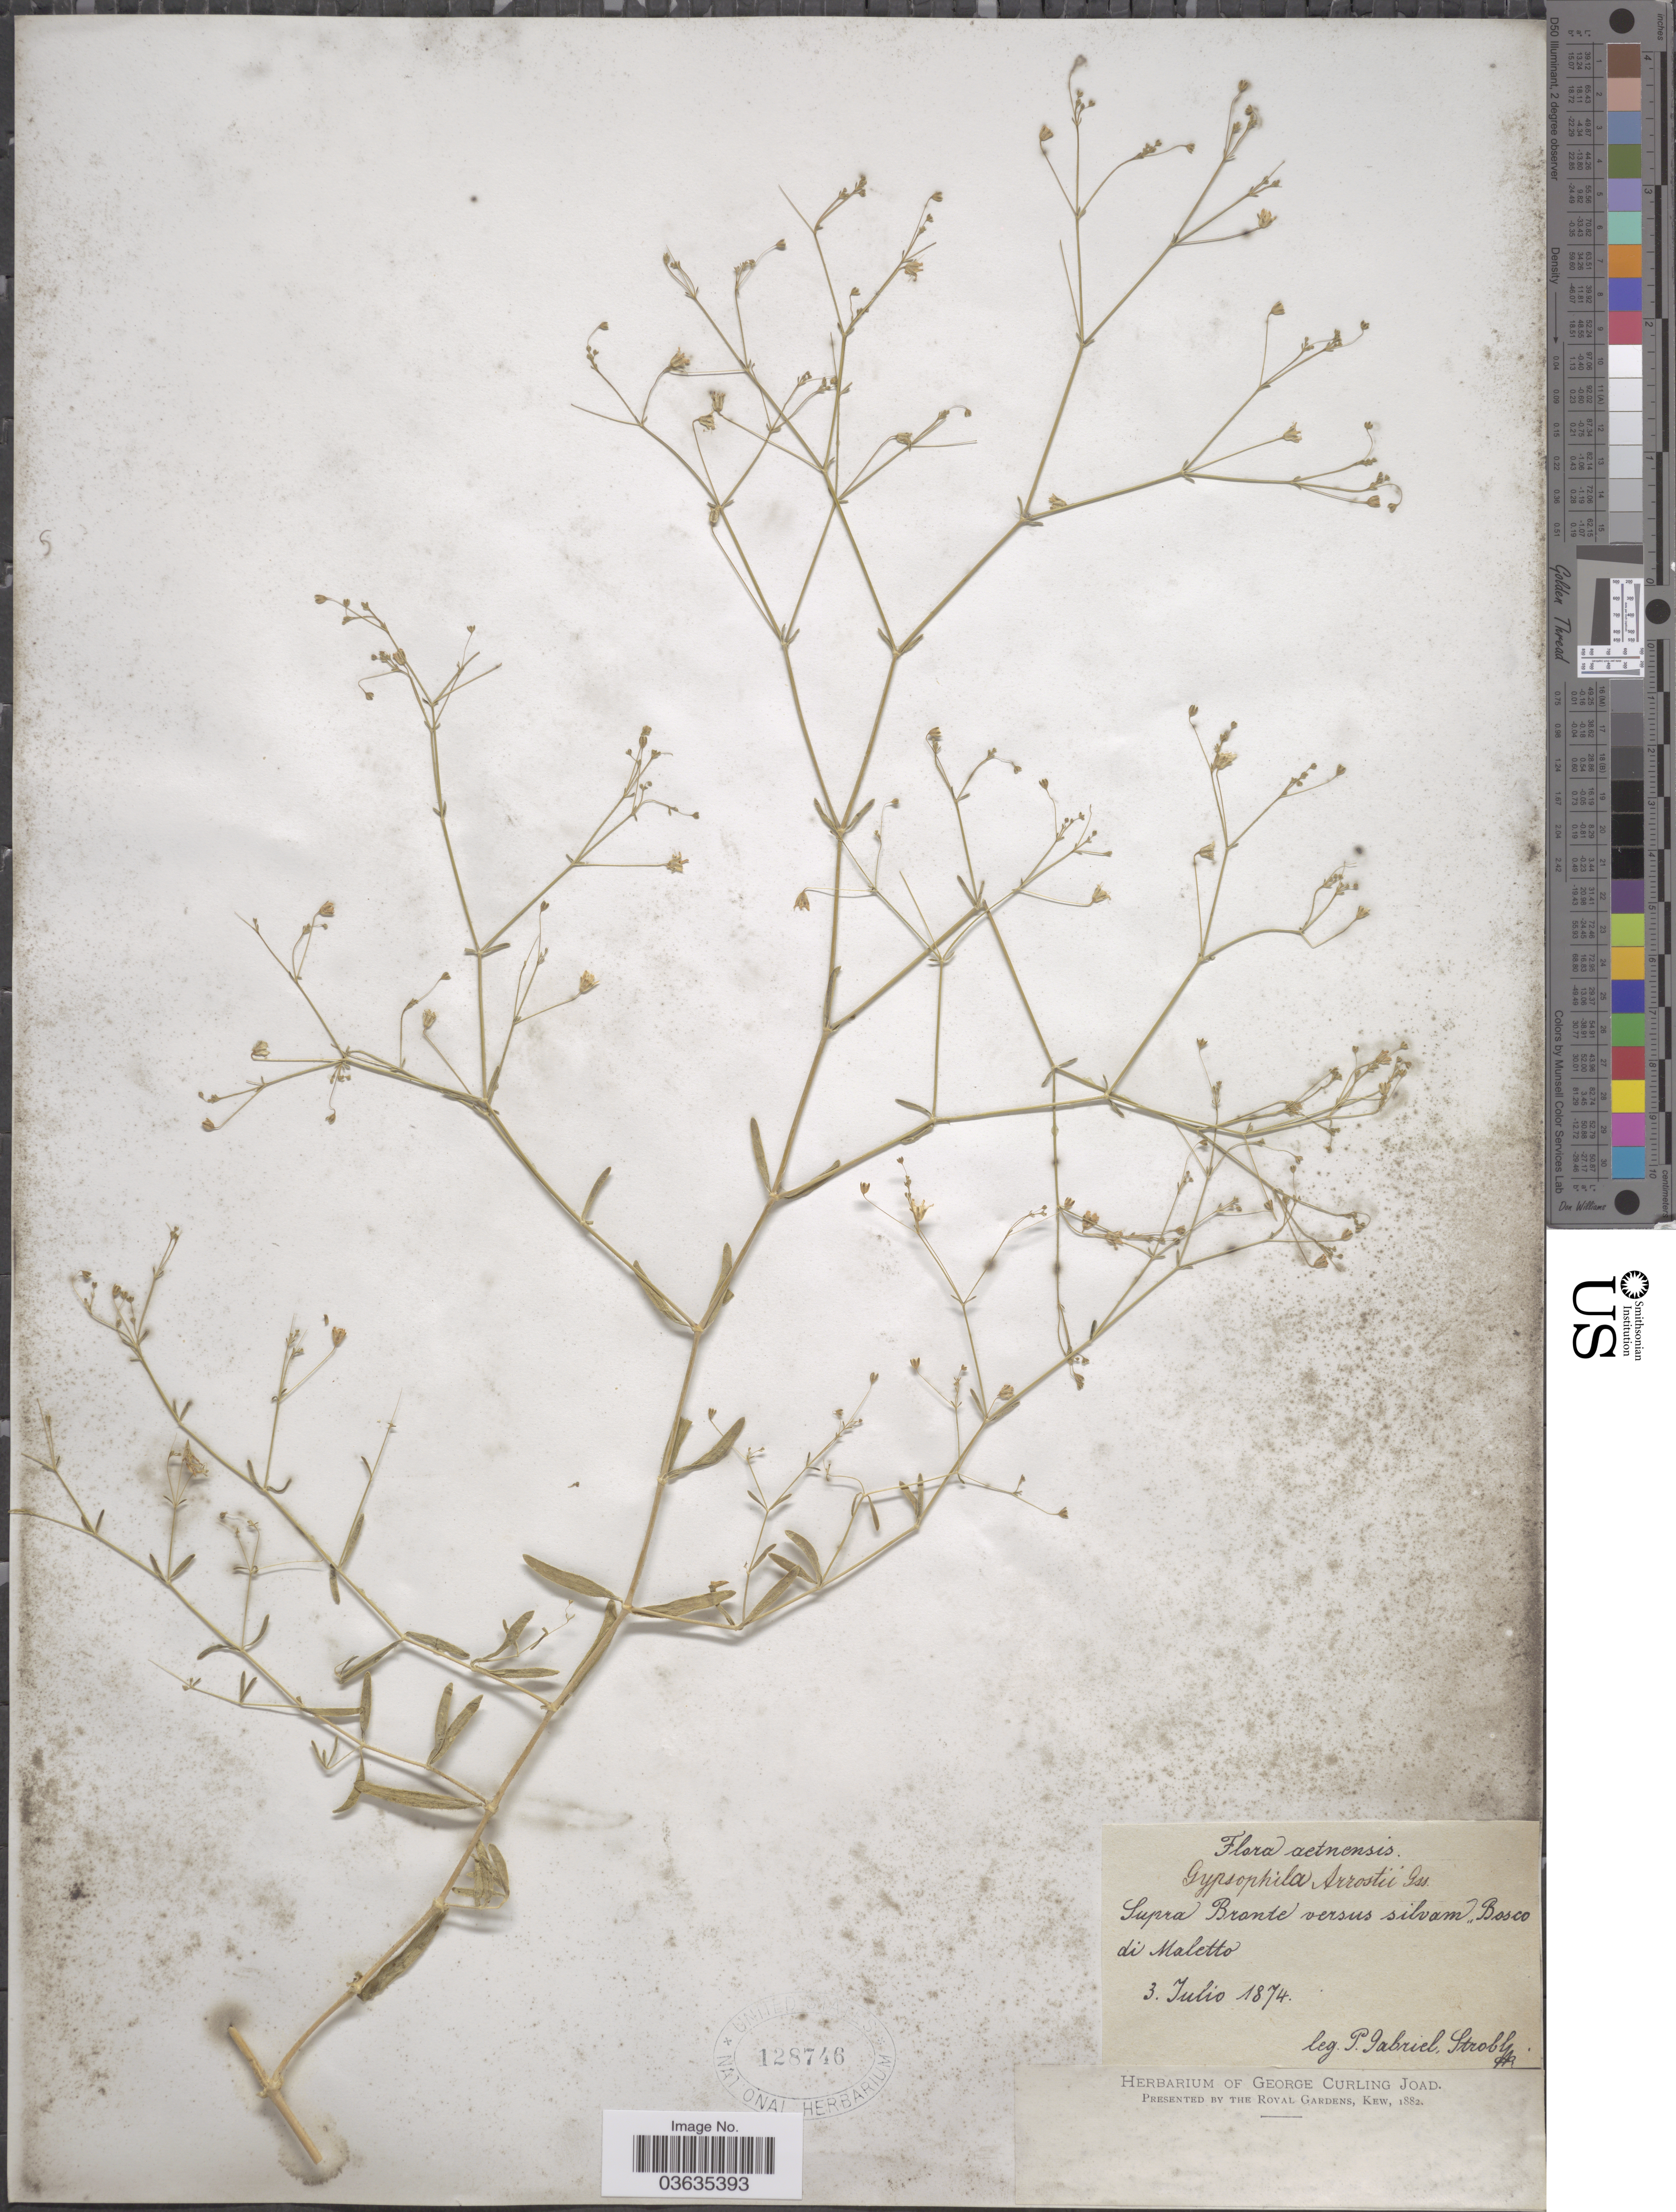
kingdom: Plantae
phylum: Tracheophyta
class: Magnoliopsida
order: Caryophyllales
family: Caryophyllaceae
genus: Gypsophila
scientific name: Gypsophila arrostii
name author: Gussone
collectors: P. G. Strobl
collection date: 1874-07-03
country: Italy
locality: Aetnensis. Supra Brante versus silvam Bosco di Maletto.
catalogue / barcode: US 128746